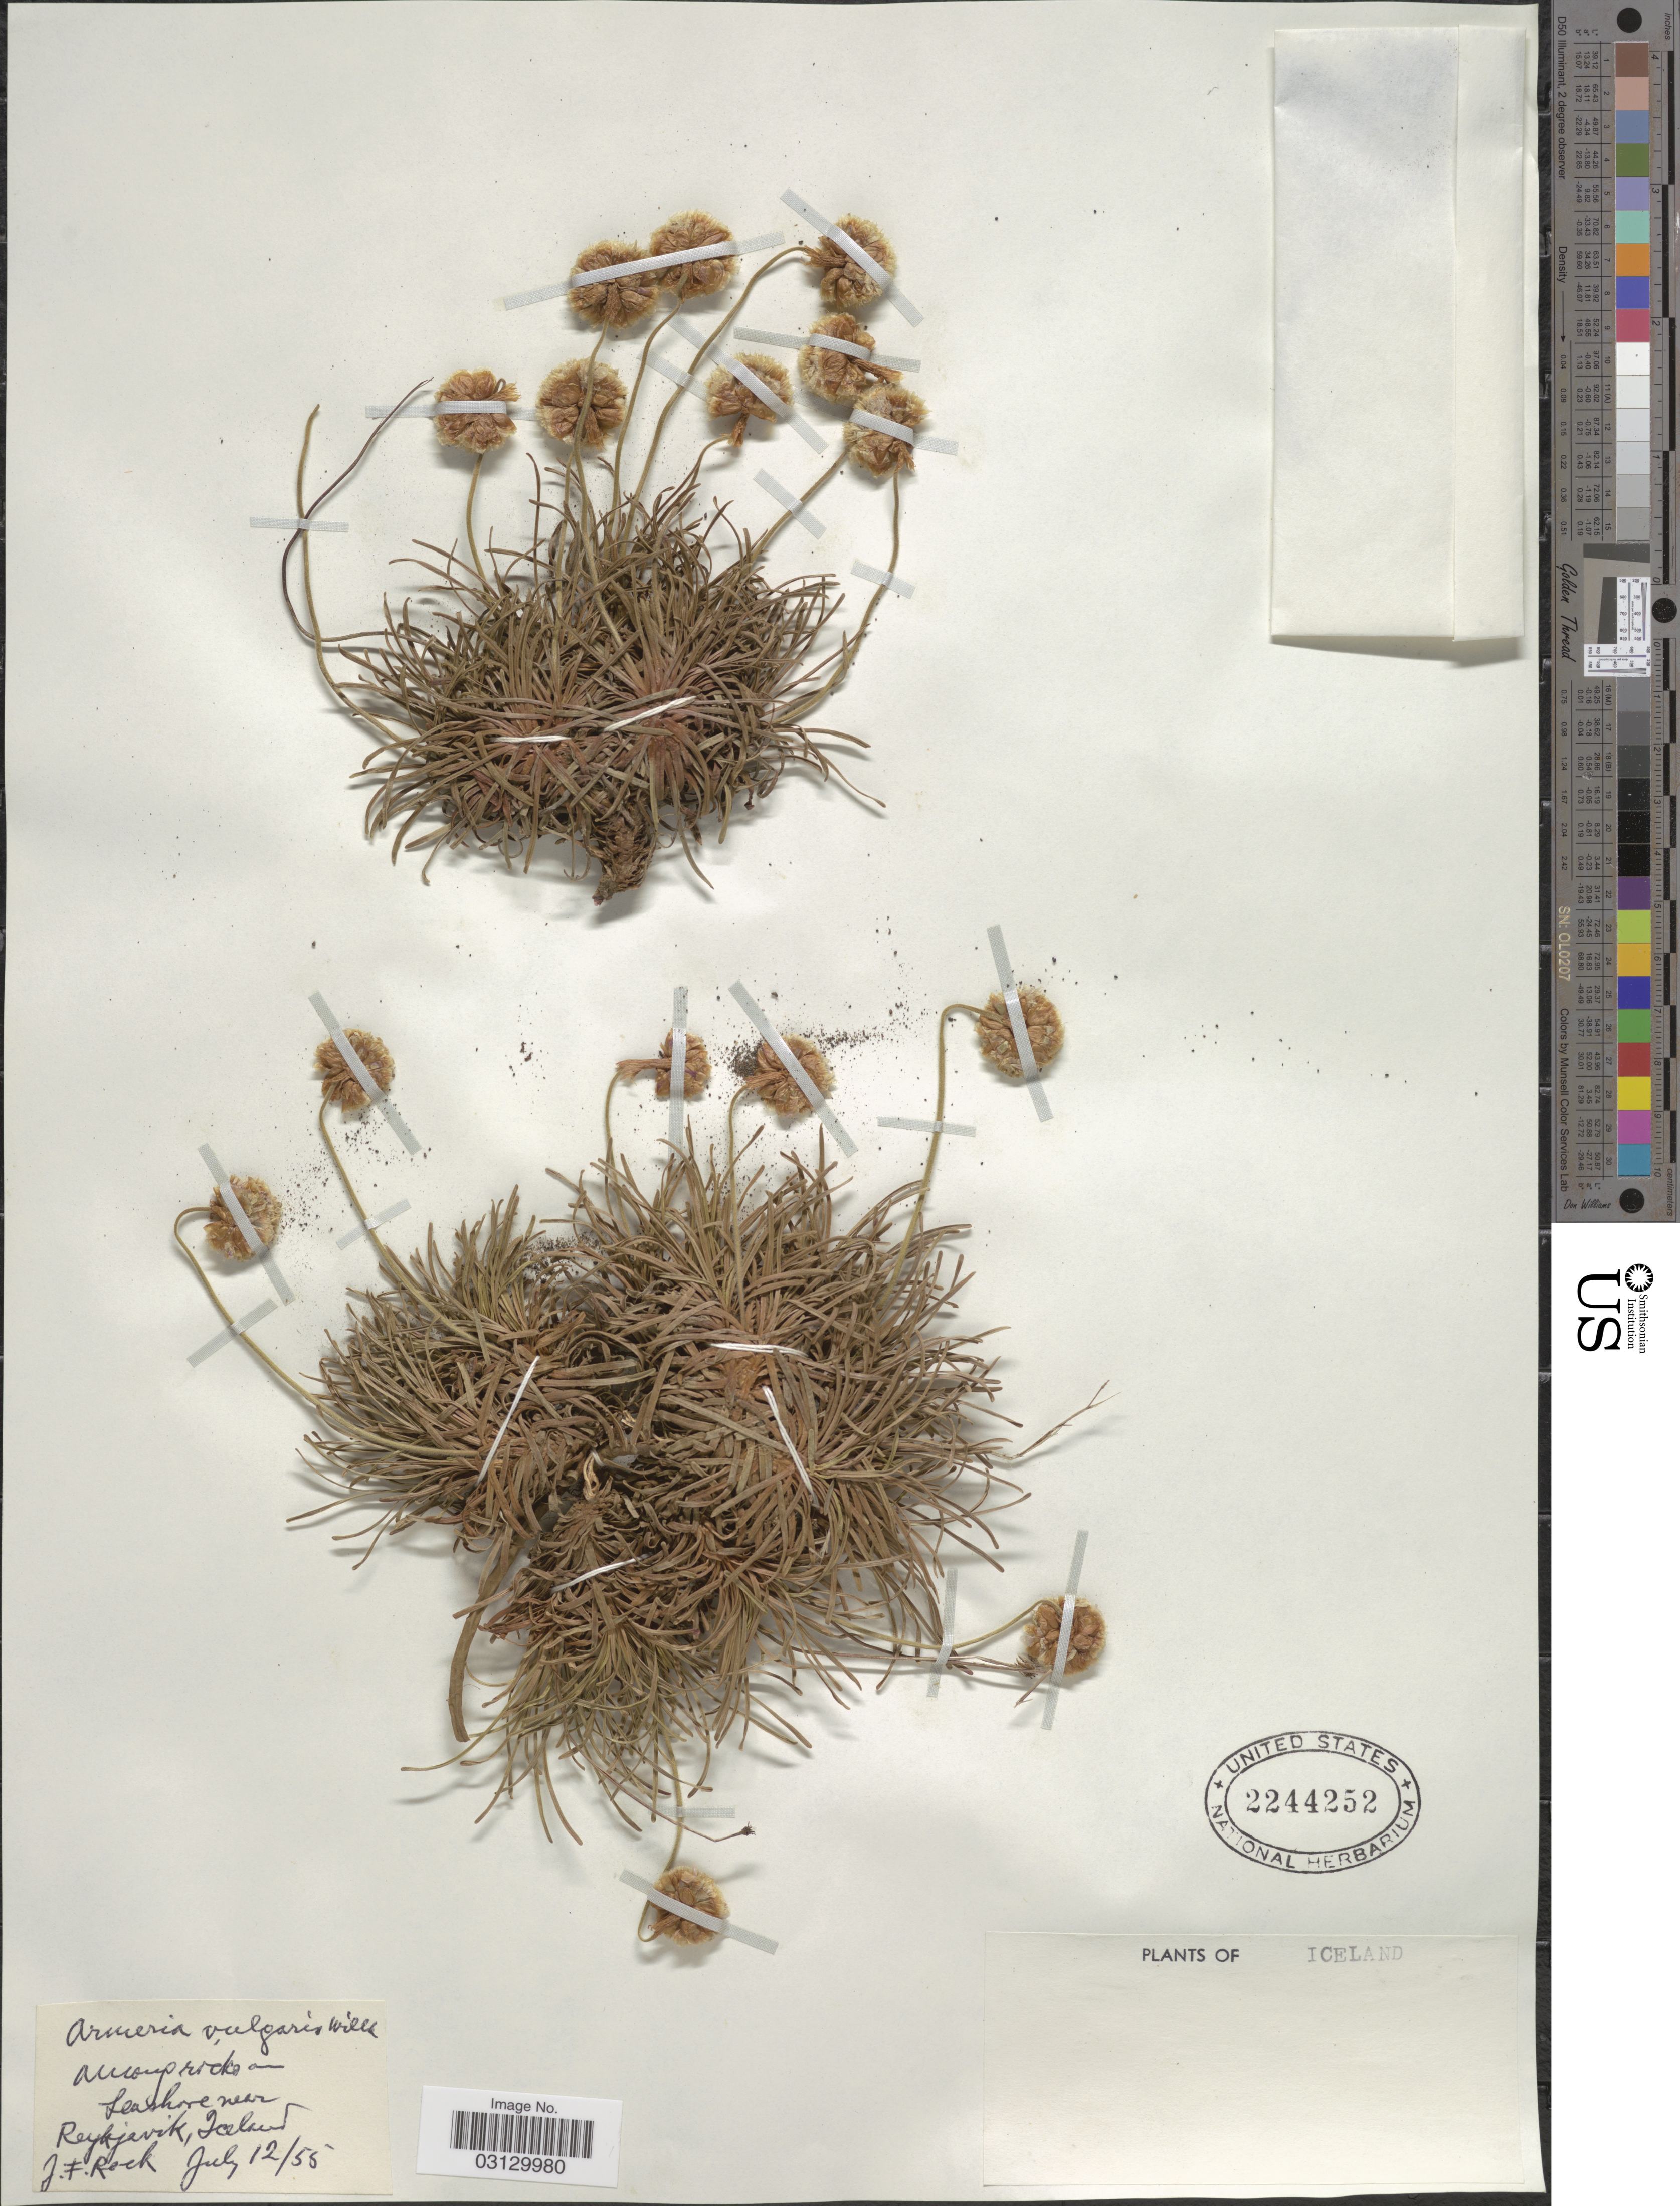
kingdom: Plantae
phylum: Tracheophyta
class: Magnoliopsida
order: Caryophyllales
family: Plumbaginaceae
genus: Armeria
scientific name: Armeria maritima subsp. maritima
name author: (Mill.) Willd.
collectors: J. Rock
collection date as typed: Transcribed d/m/y: 12/7/55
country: Iceland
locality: Among rocks near Reykjavik.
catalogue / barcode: US 2244252